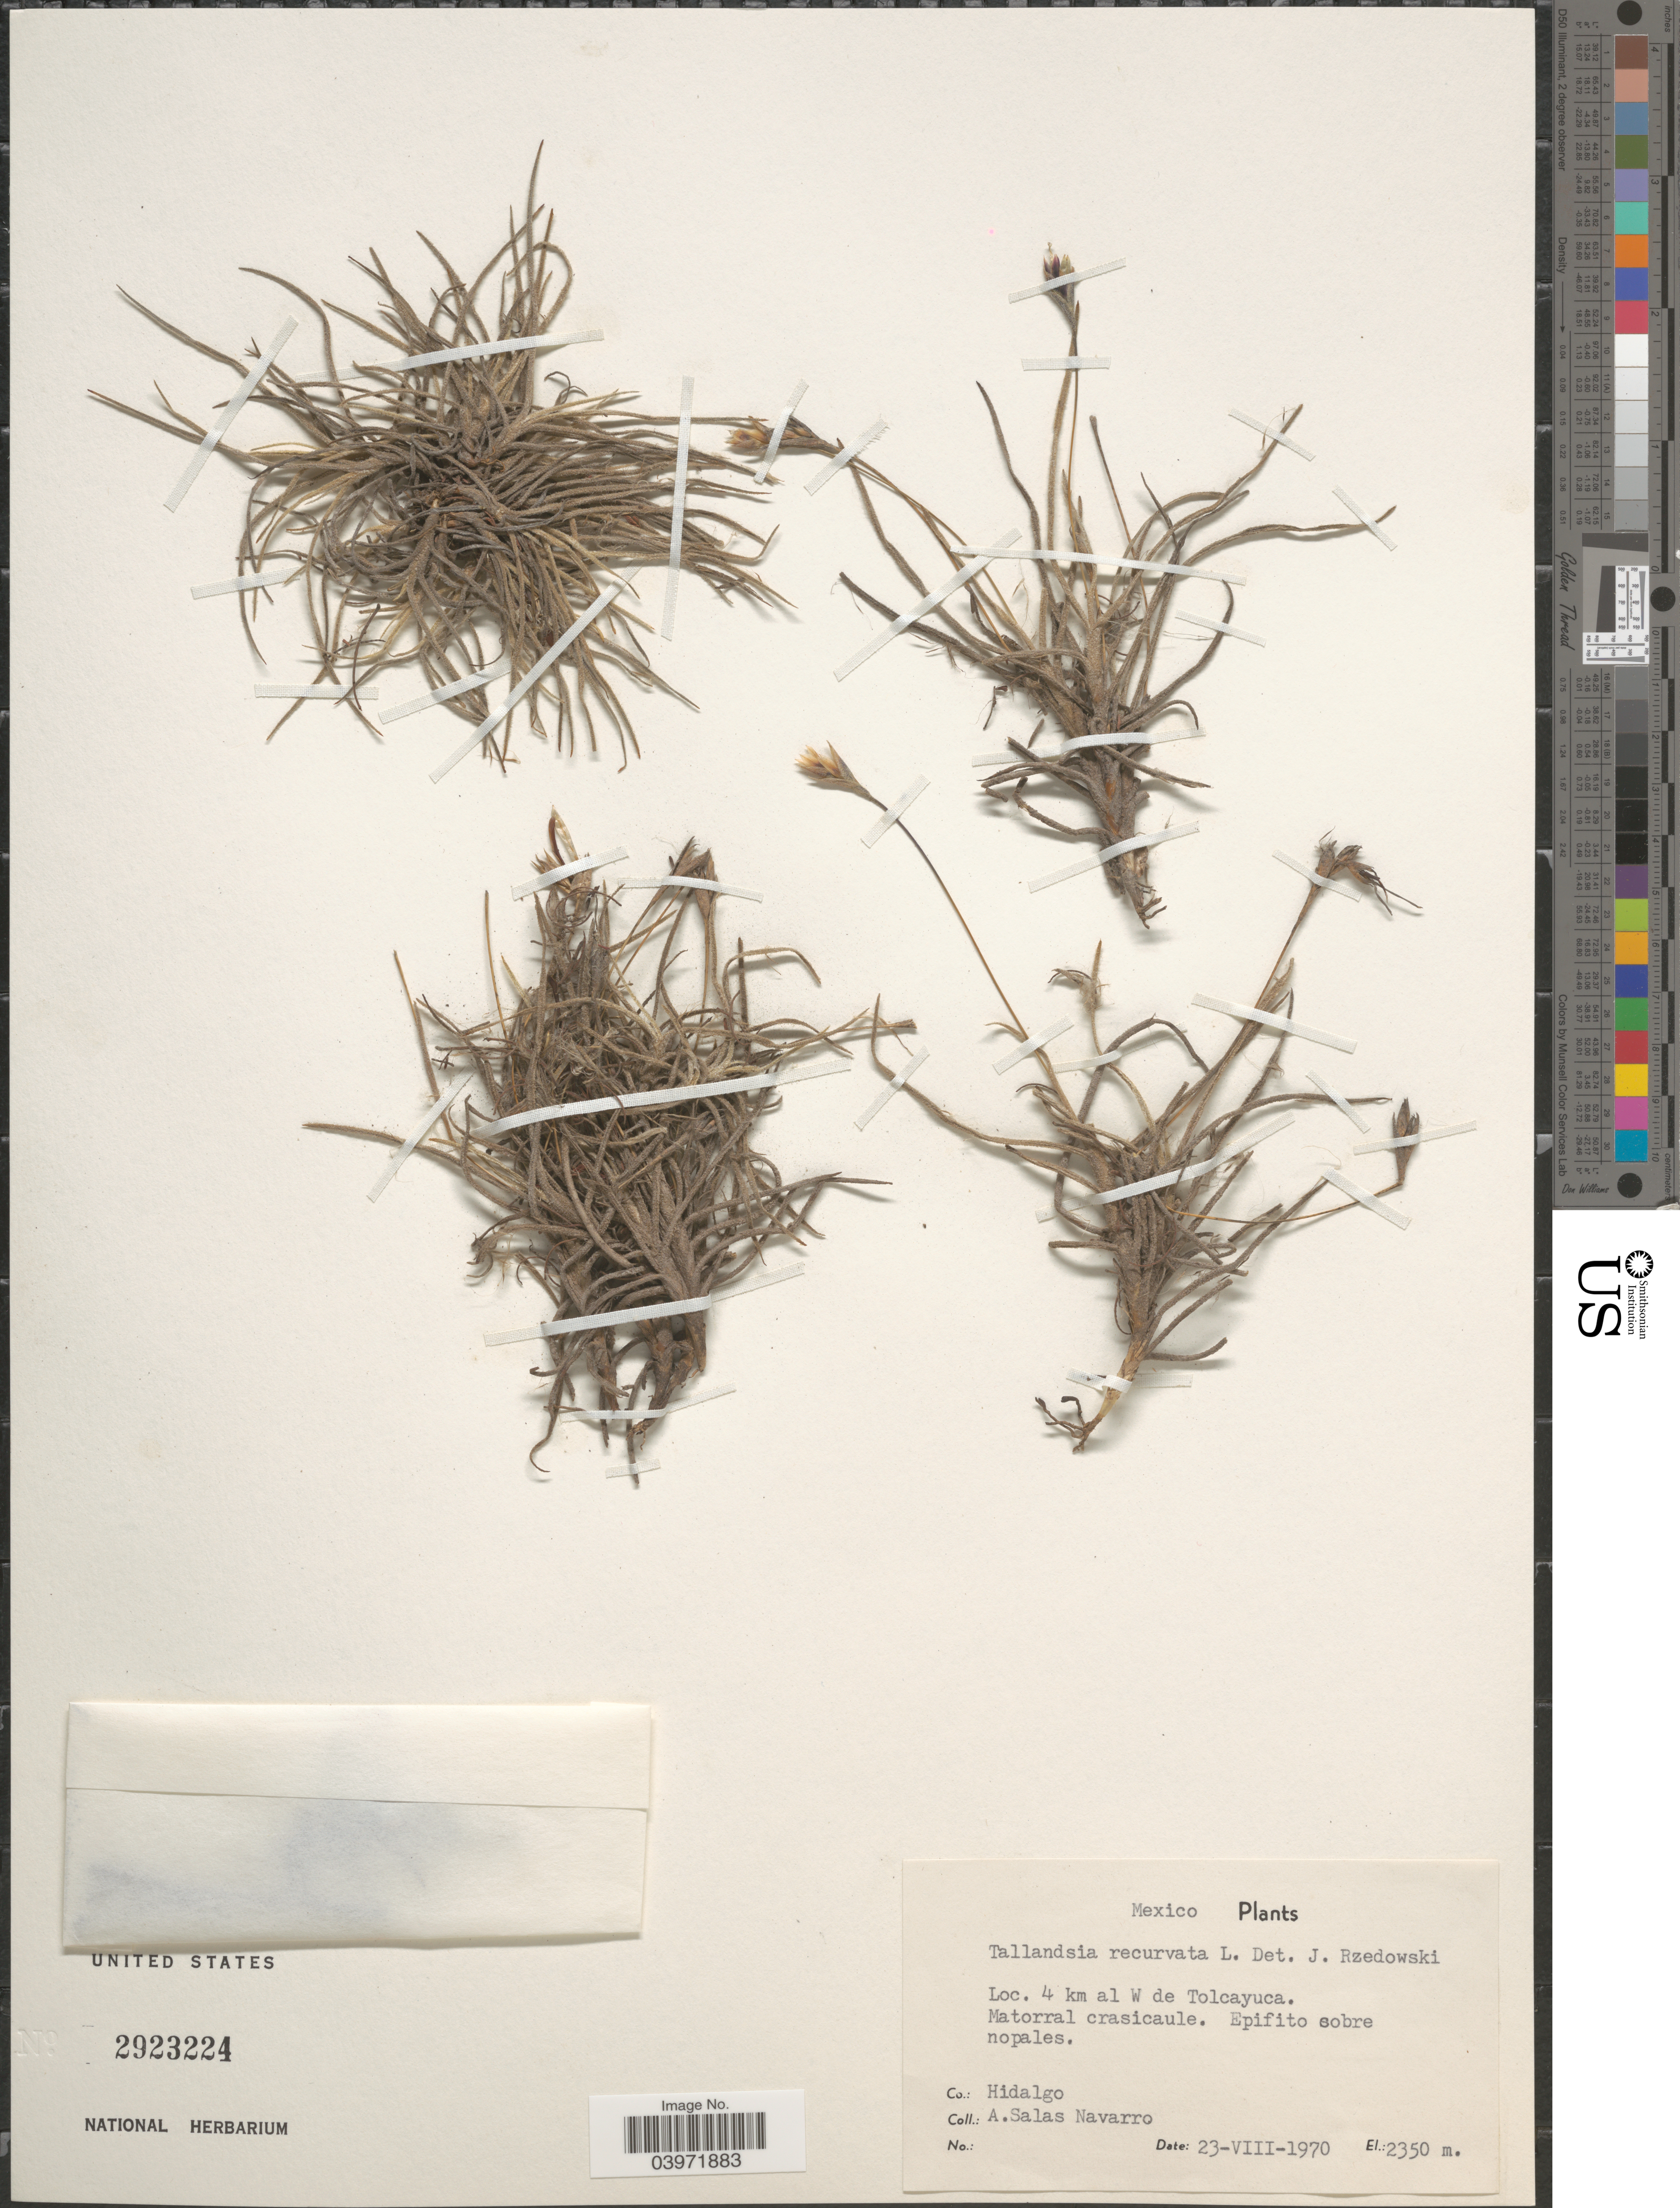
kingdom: Plantae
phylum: Tracheophyta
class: Liliopsida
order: Poales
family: Bromeliaceae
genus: Tillandsia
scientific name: Tillandsia recurvata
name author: L.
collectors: A. S. Navarro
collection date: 1970-08-23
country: Mexico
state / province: Hidalgo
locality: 4 km al W de Tolcayuca. Co.: Hidalgo.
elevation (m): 2350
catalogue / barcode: US 2923224